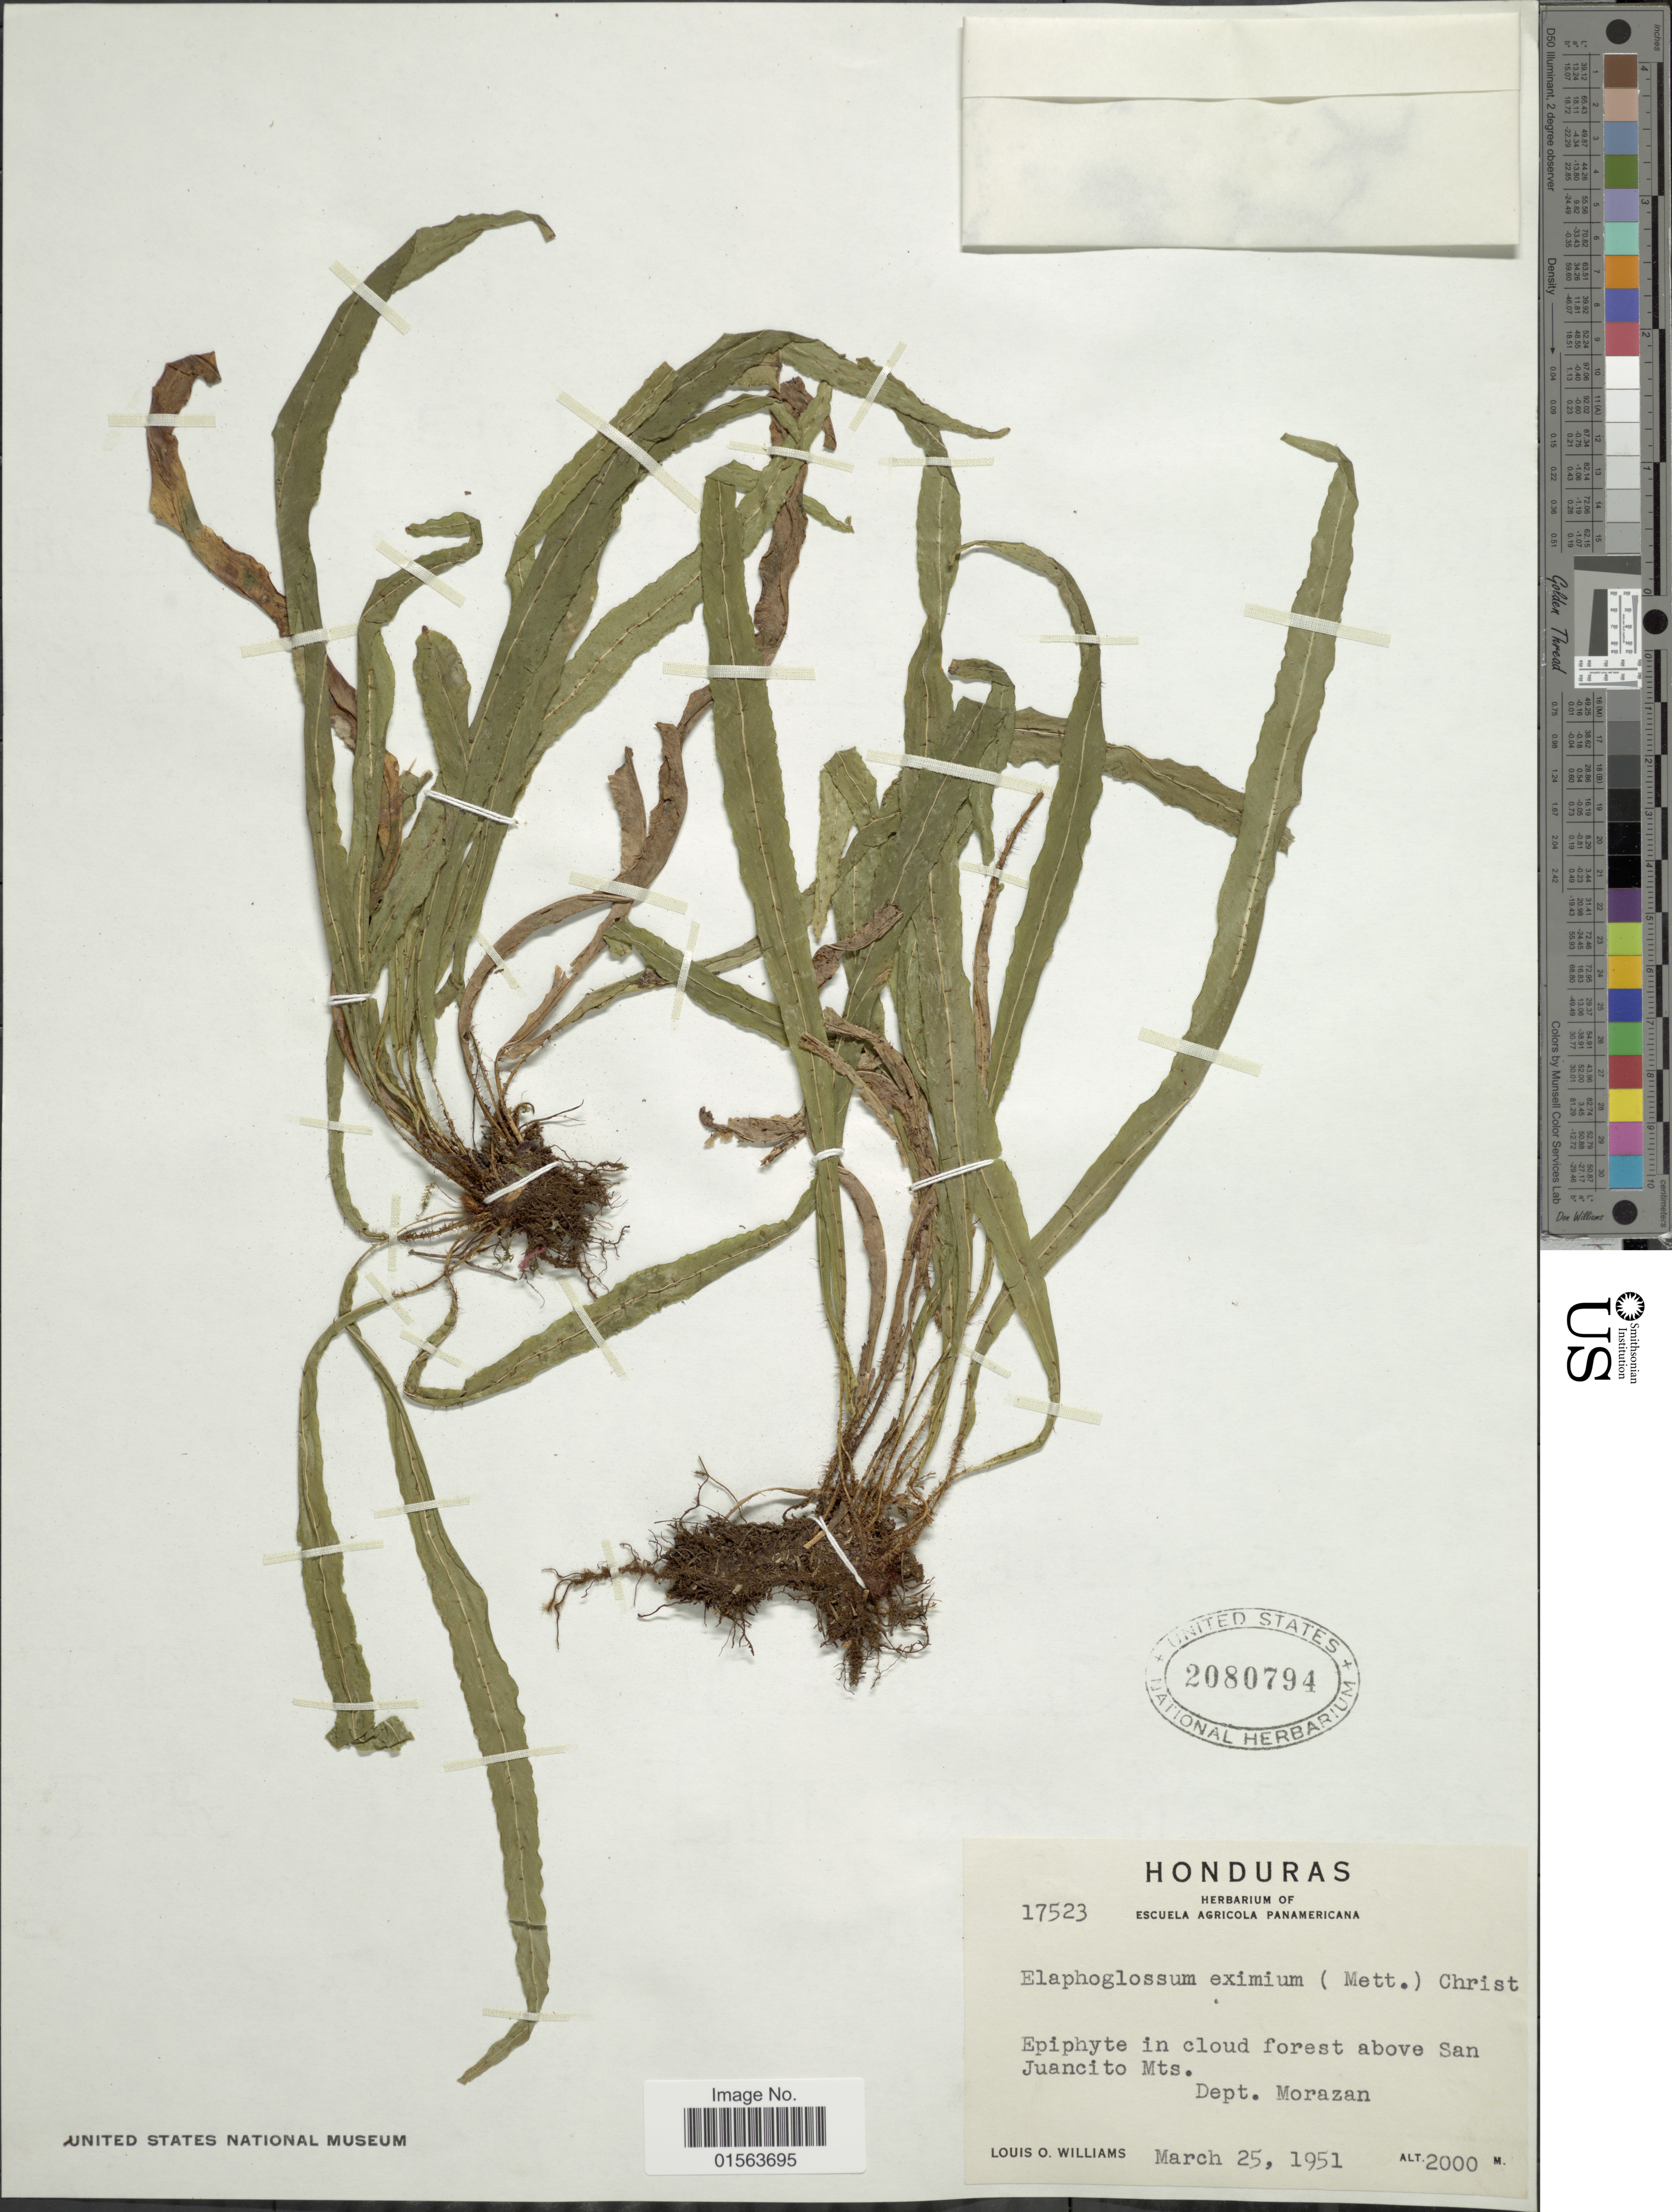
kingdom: Plantae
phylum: Tracheophyta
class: Polypodiopsida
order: Polypodiales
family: Dryopteridaceae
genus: Elaphoglossum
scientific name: Elaphoglossum eximium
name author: (Mett.) Christ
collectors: L. O. Williams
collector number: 17523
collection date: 1951-03-25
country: Honduras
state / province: Fco. Morazán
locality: Above San Juancito Mts., Dept. Morazan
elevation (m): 2000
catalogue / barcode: US 2080794